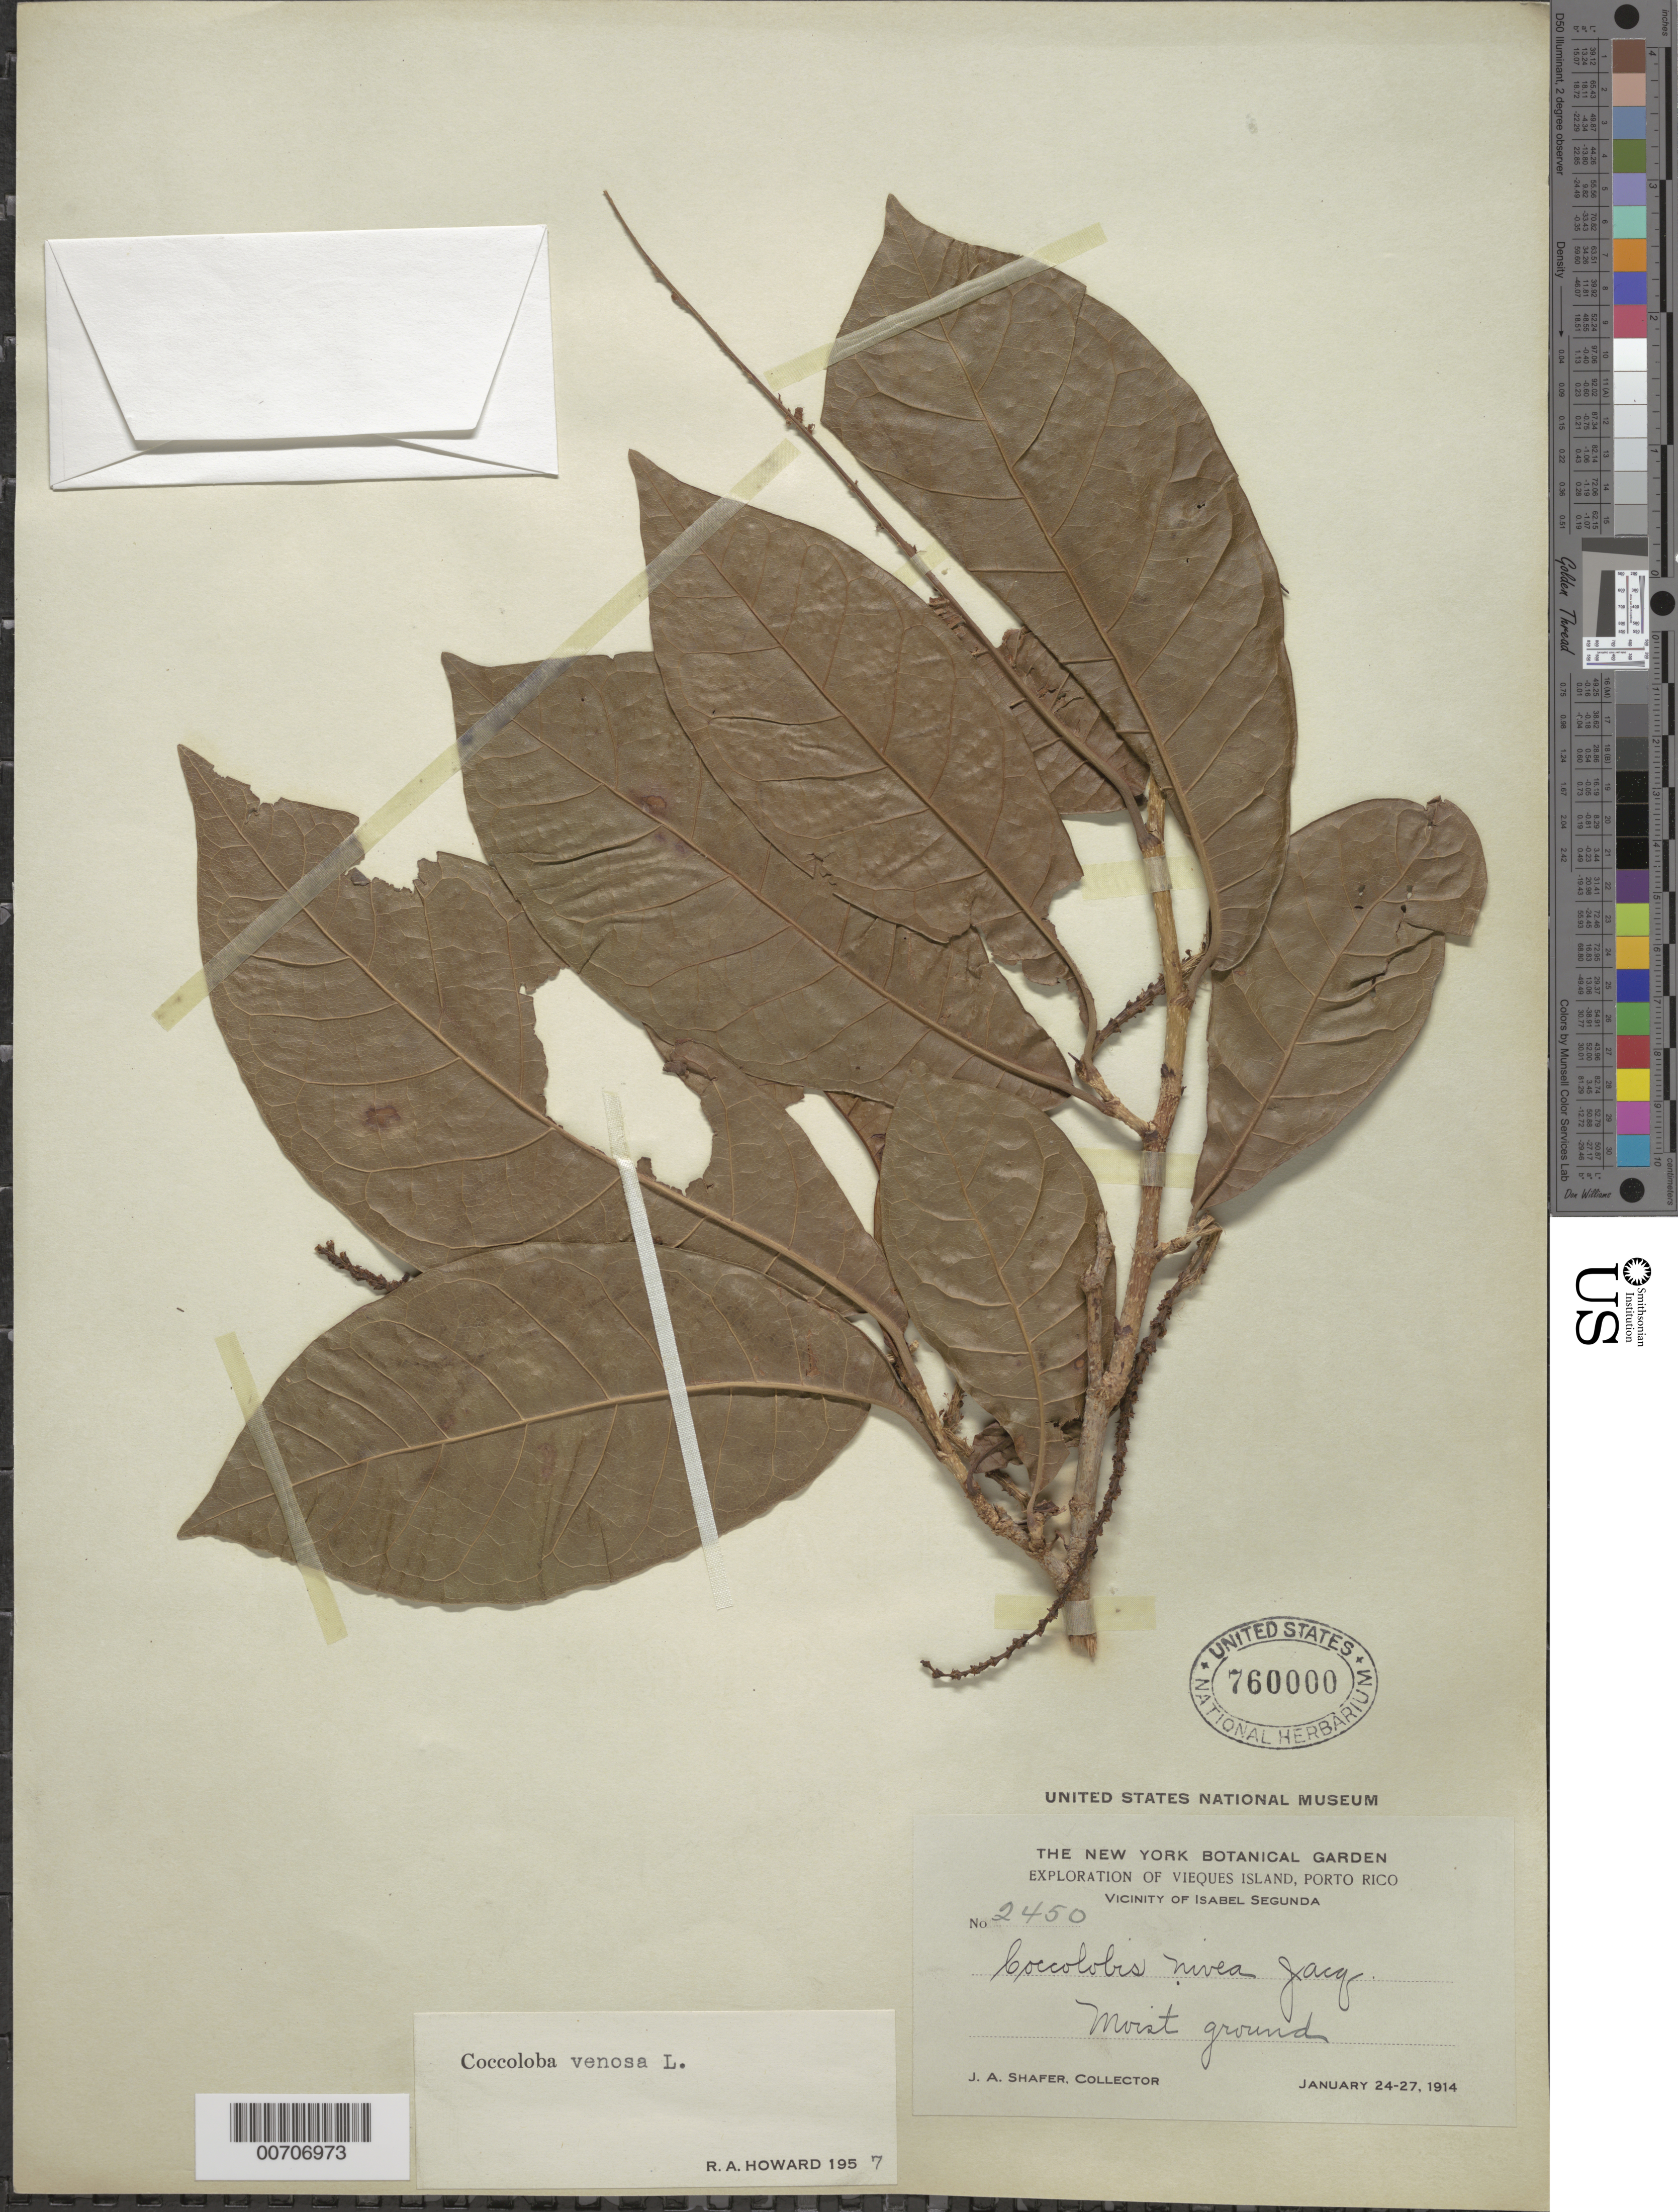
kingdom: Plantae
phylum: Tracheophyta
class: Magnoliopsida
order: Caryophyllales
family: Polygonaceae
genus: Coccoloba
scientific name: Coccoloba venosa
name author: L.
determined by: Howard, R. A.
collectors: J. A. Shafer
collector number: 2450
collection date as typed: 24 Jan 1914 to 27 Jan 1914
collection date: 1914-01-24/1914-01-27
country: Puerto Rico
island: Greater Antilles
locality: Isabel Segunda, vic of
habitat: Moist ground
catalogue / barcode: US 760000